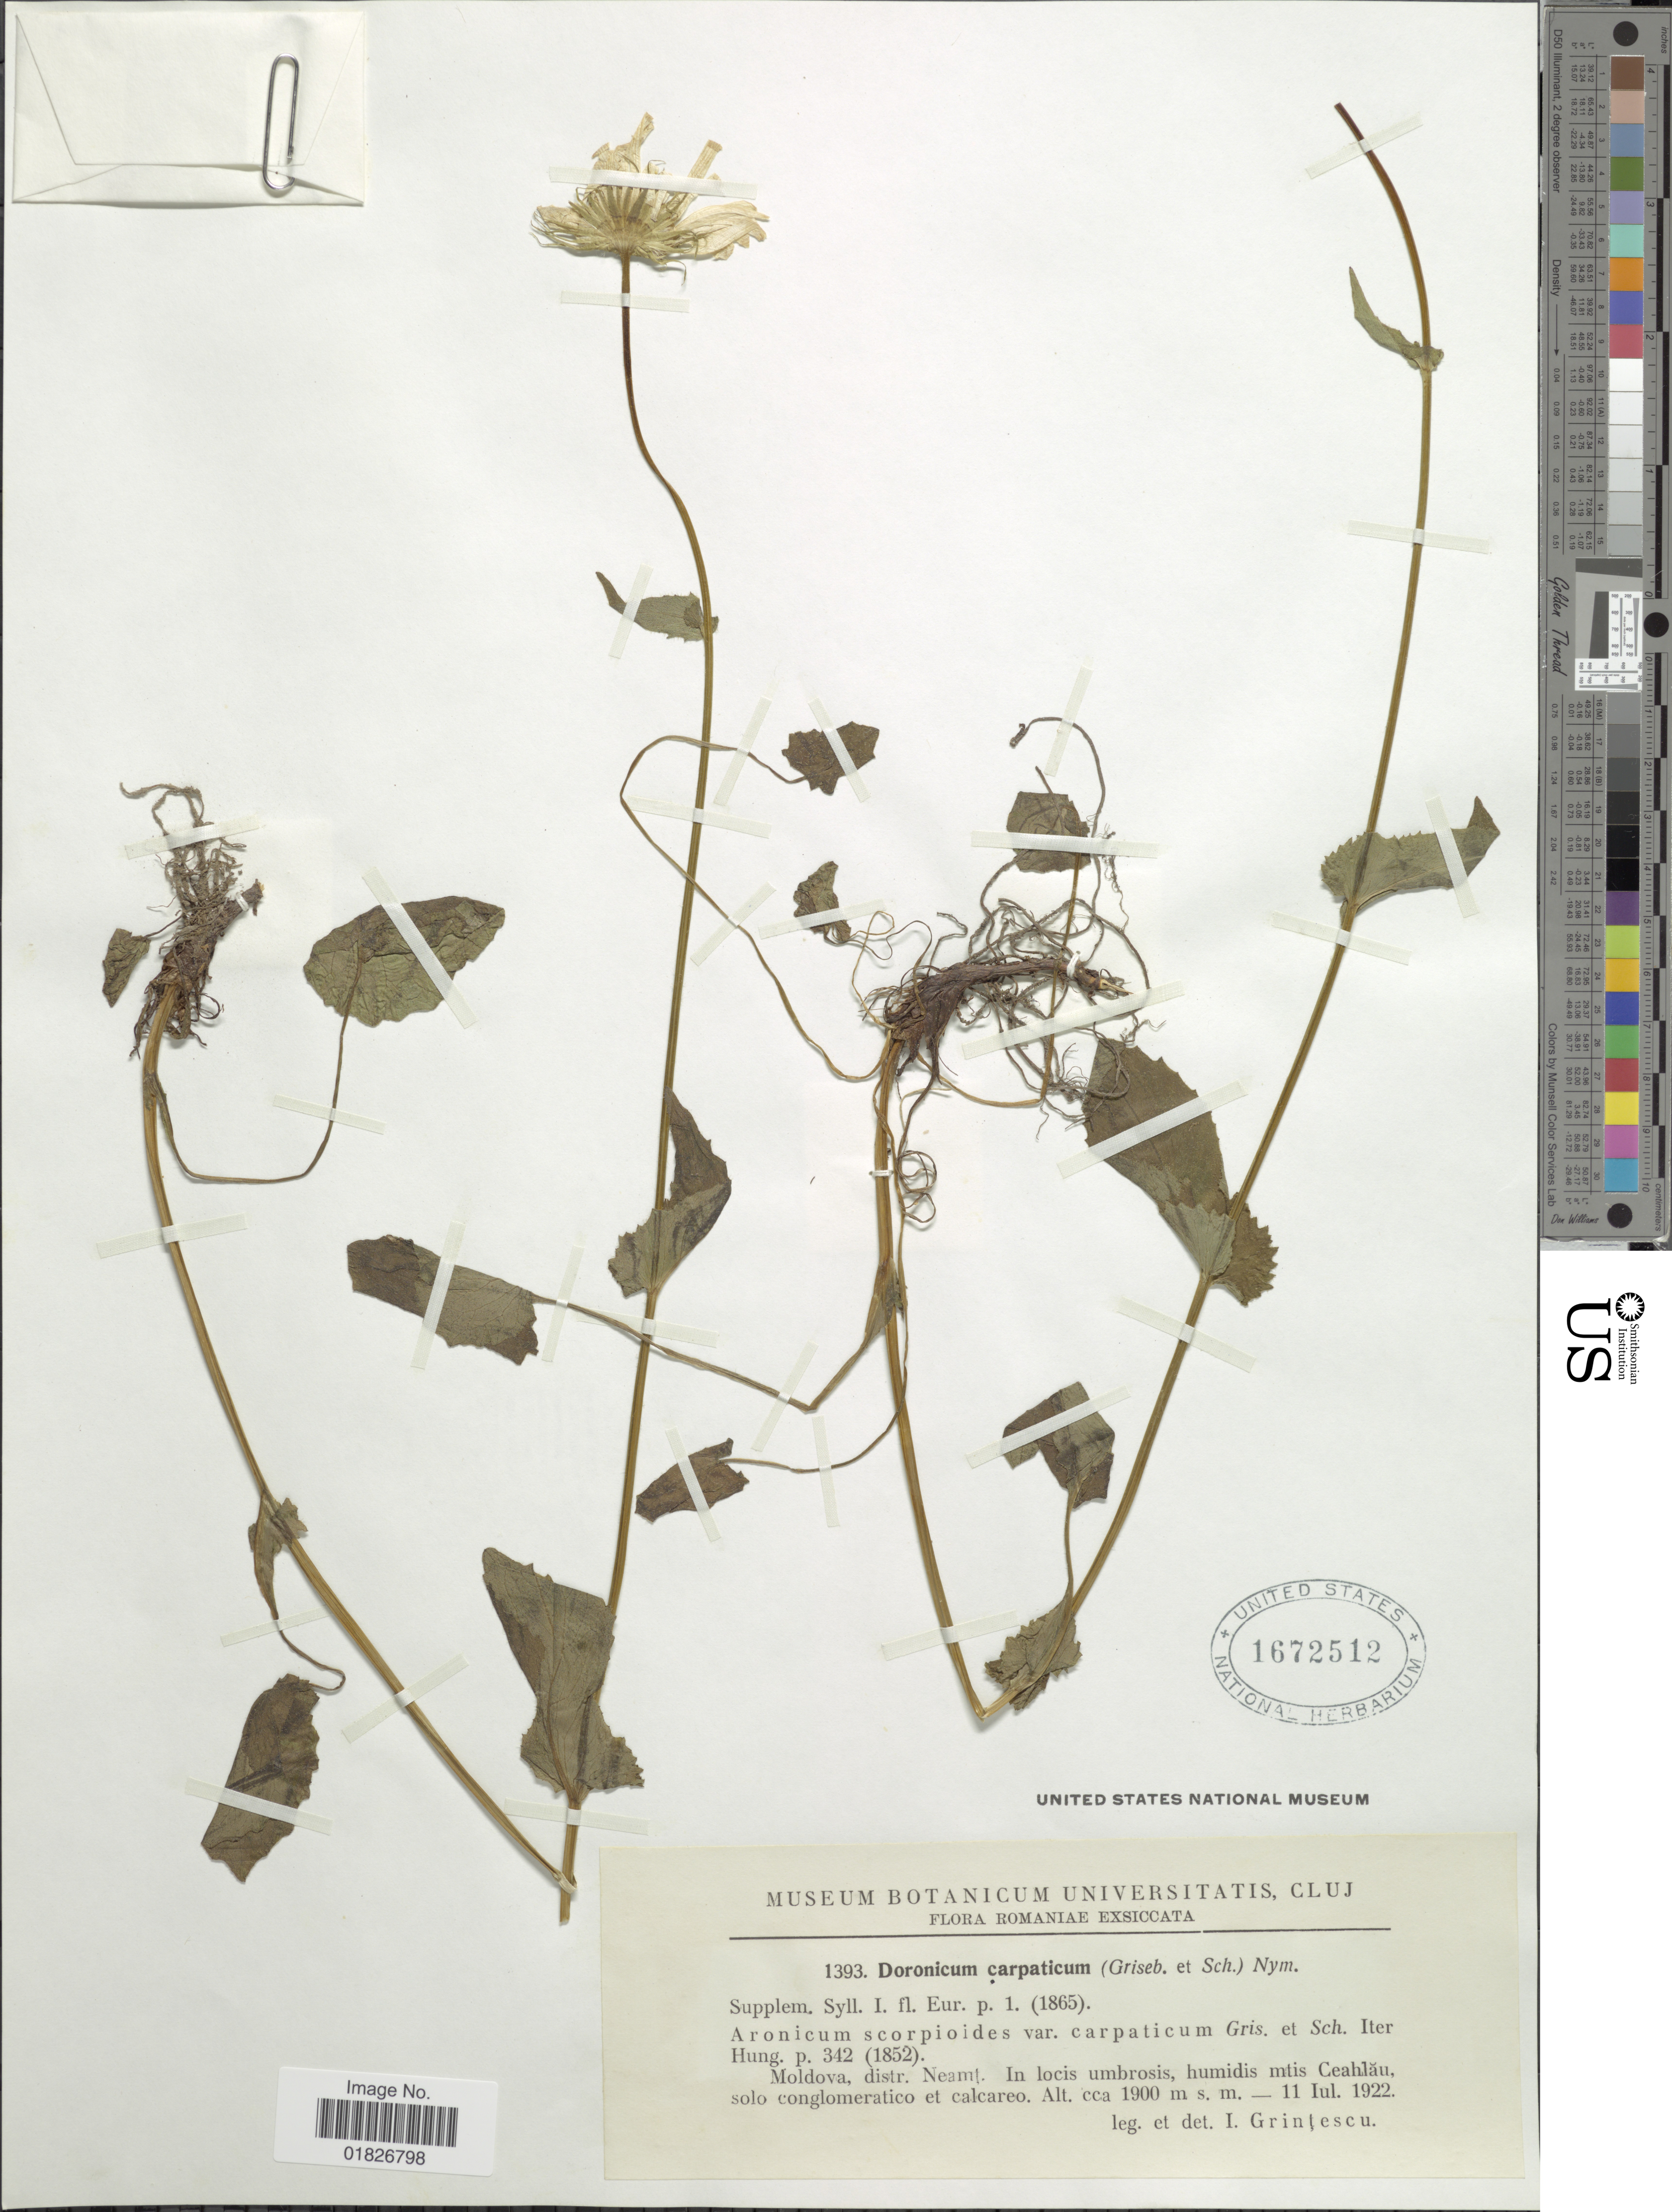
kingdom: Plantae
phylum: Tracheophyta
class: Magnoliopsida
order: Asterales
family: Asteraceae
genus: Doronicum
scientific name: Doronicum carpaticum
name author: (Griseb. & Schenk) Nyman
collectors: I. Grintescu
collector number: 1393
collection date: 1922-07-11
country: Romania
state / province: Neamt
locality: Moldova, humidis mtis Ceahlau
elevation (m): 1900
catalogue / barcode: US 1672512